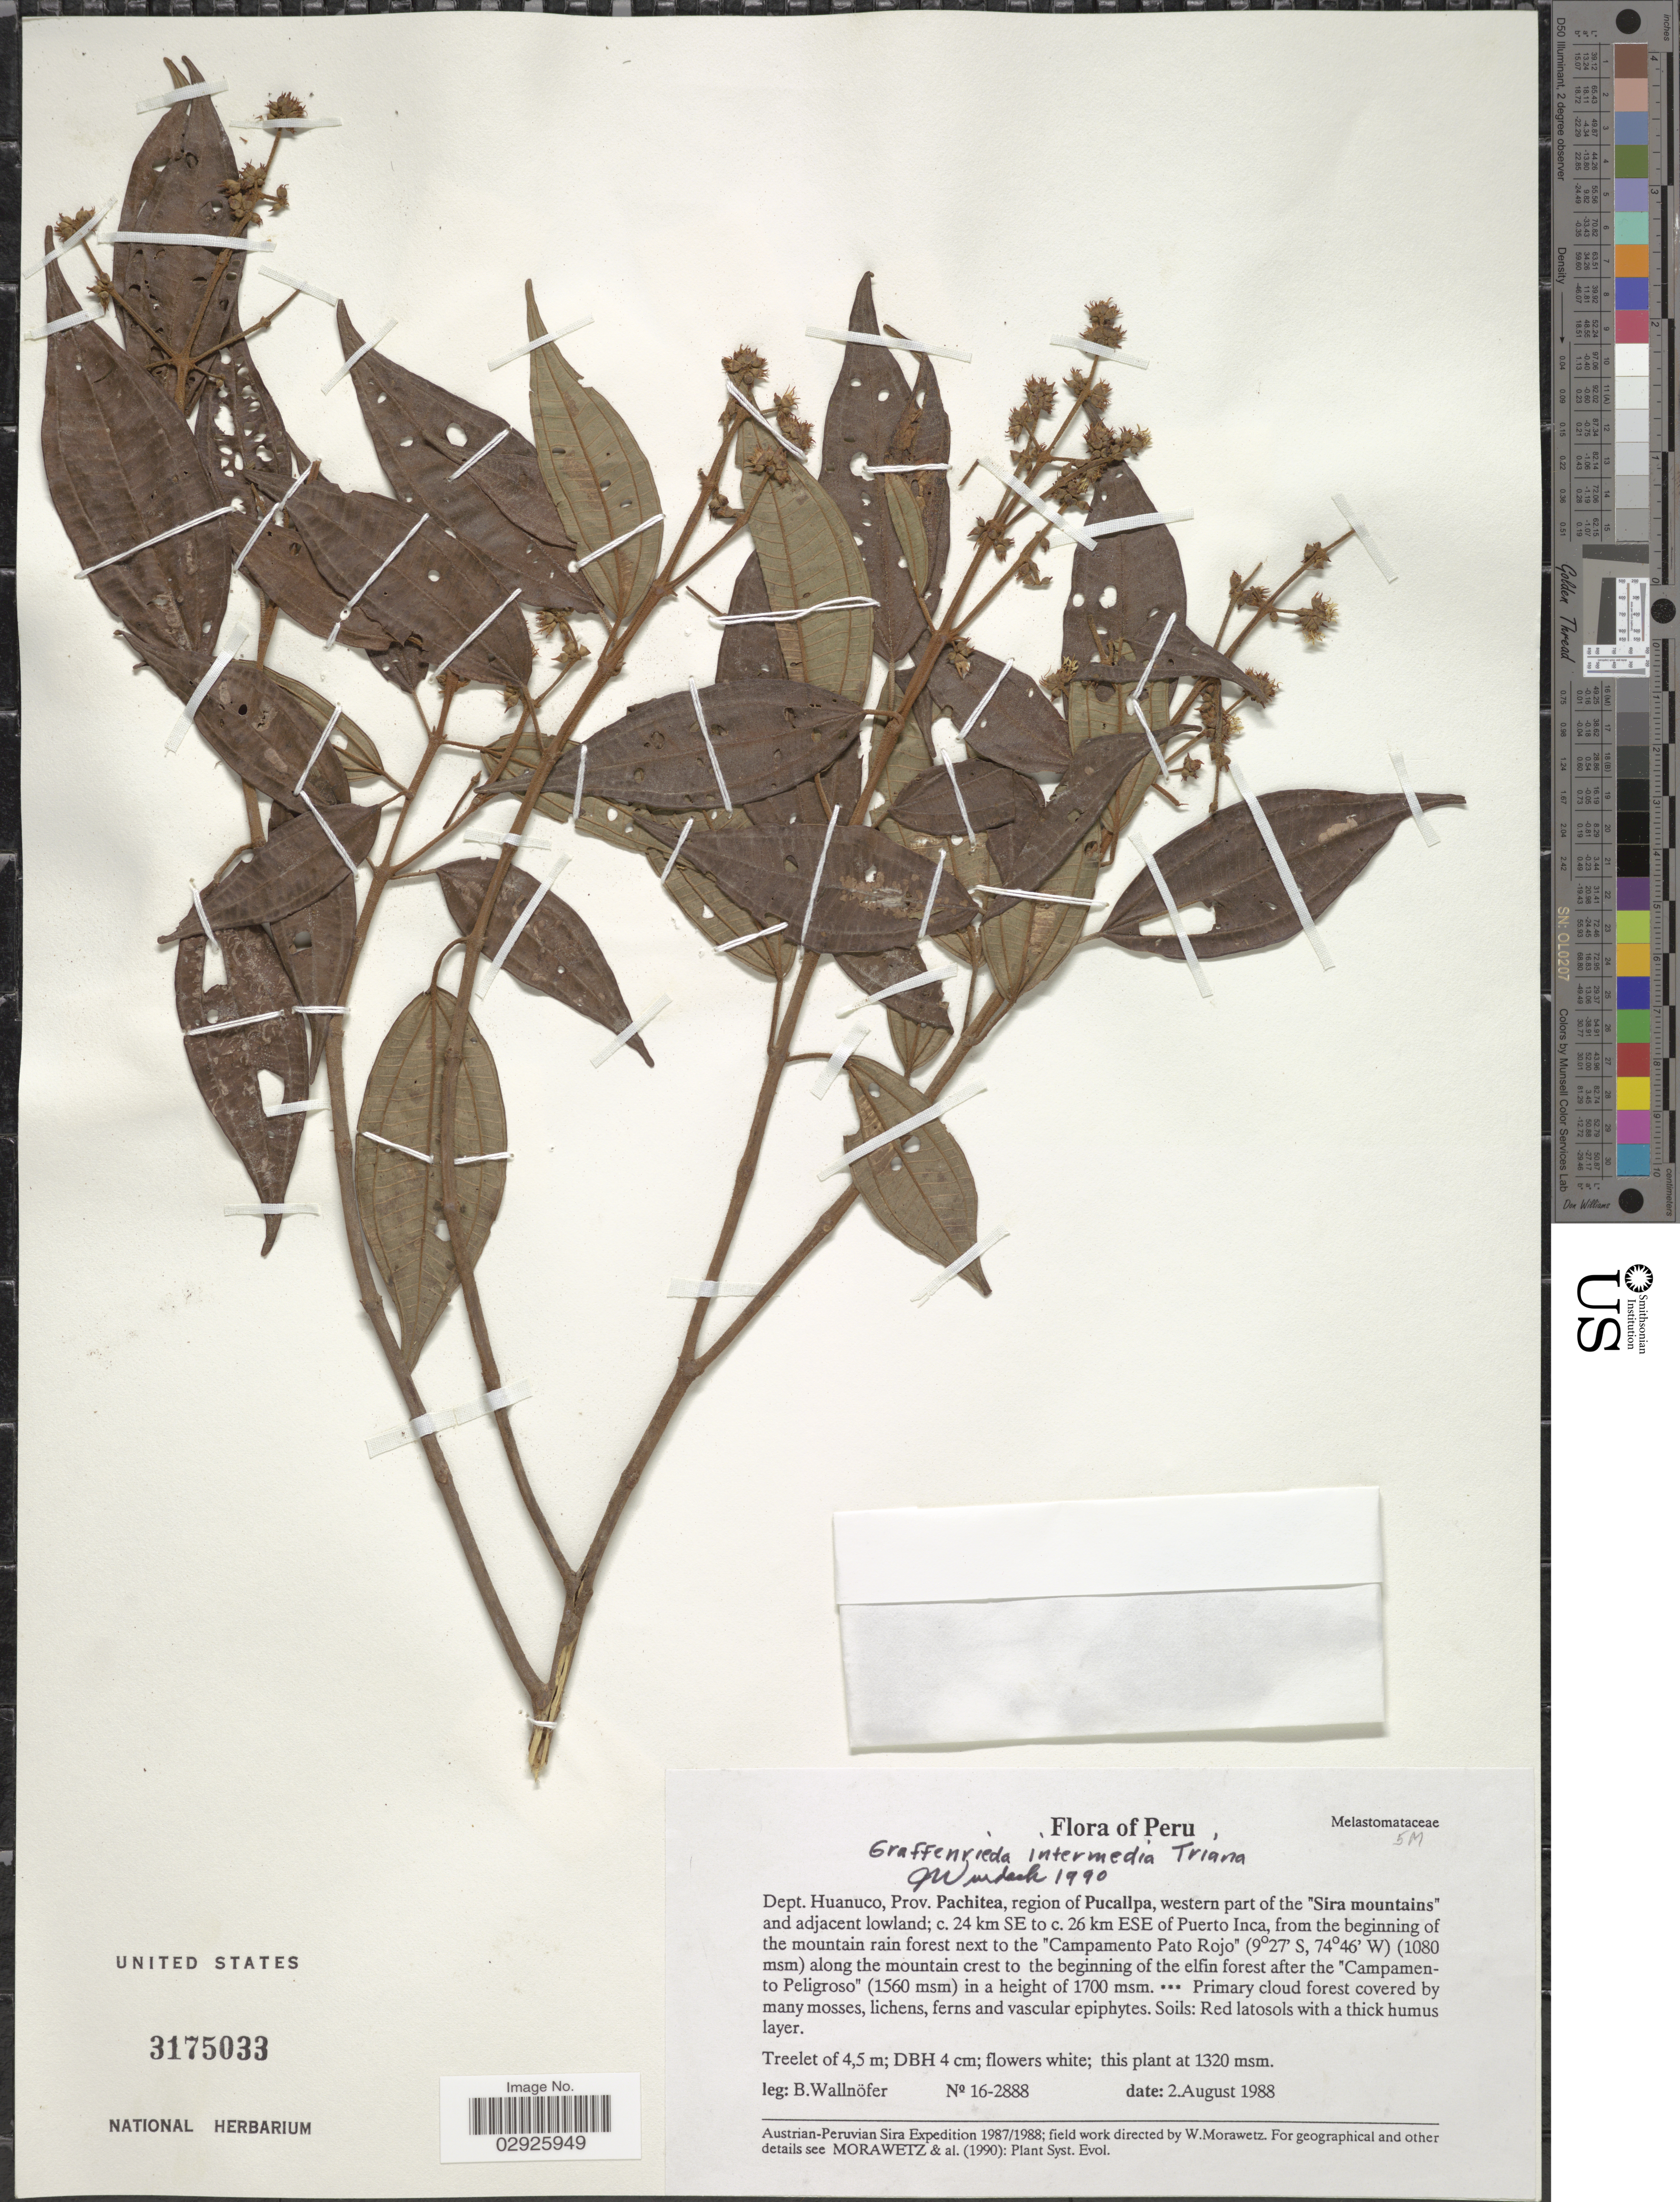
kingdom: Plantae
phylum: Tracheophyta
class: Magnoliopsida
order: Myrtales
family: Melastomataceae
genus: Graffenrieda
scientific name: Graffenrieda intermedia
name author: Triana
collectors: B. Wallnöfer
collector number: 16-2888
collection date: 1988-08-02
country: Peru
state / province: Huánuco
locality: Dept. Huanuco, Prov. Pachitea, region of Pucallpa, western part of the "Sira mountains" and adjacent lowland; c. 24 km SE to c. 26 km ESE of Puerto Inca, from the beginning of the mountain rain forest next to the "Campamento Pato Rojo" along the mountain crest to the beginning of the elfin forest after the "Campamento Peligroso".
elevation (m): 1320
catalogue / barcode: US 3175033